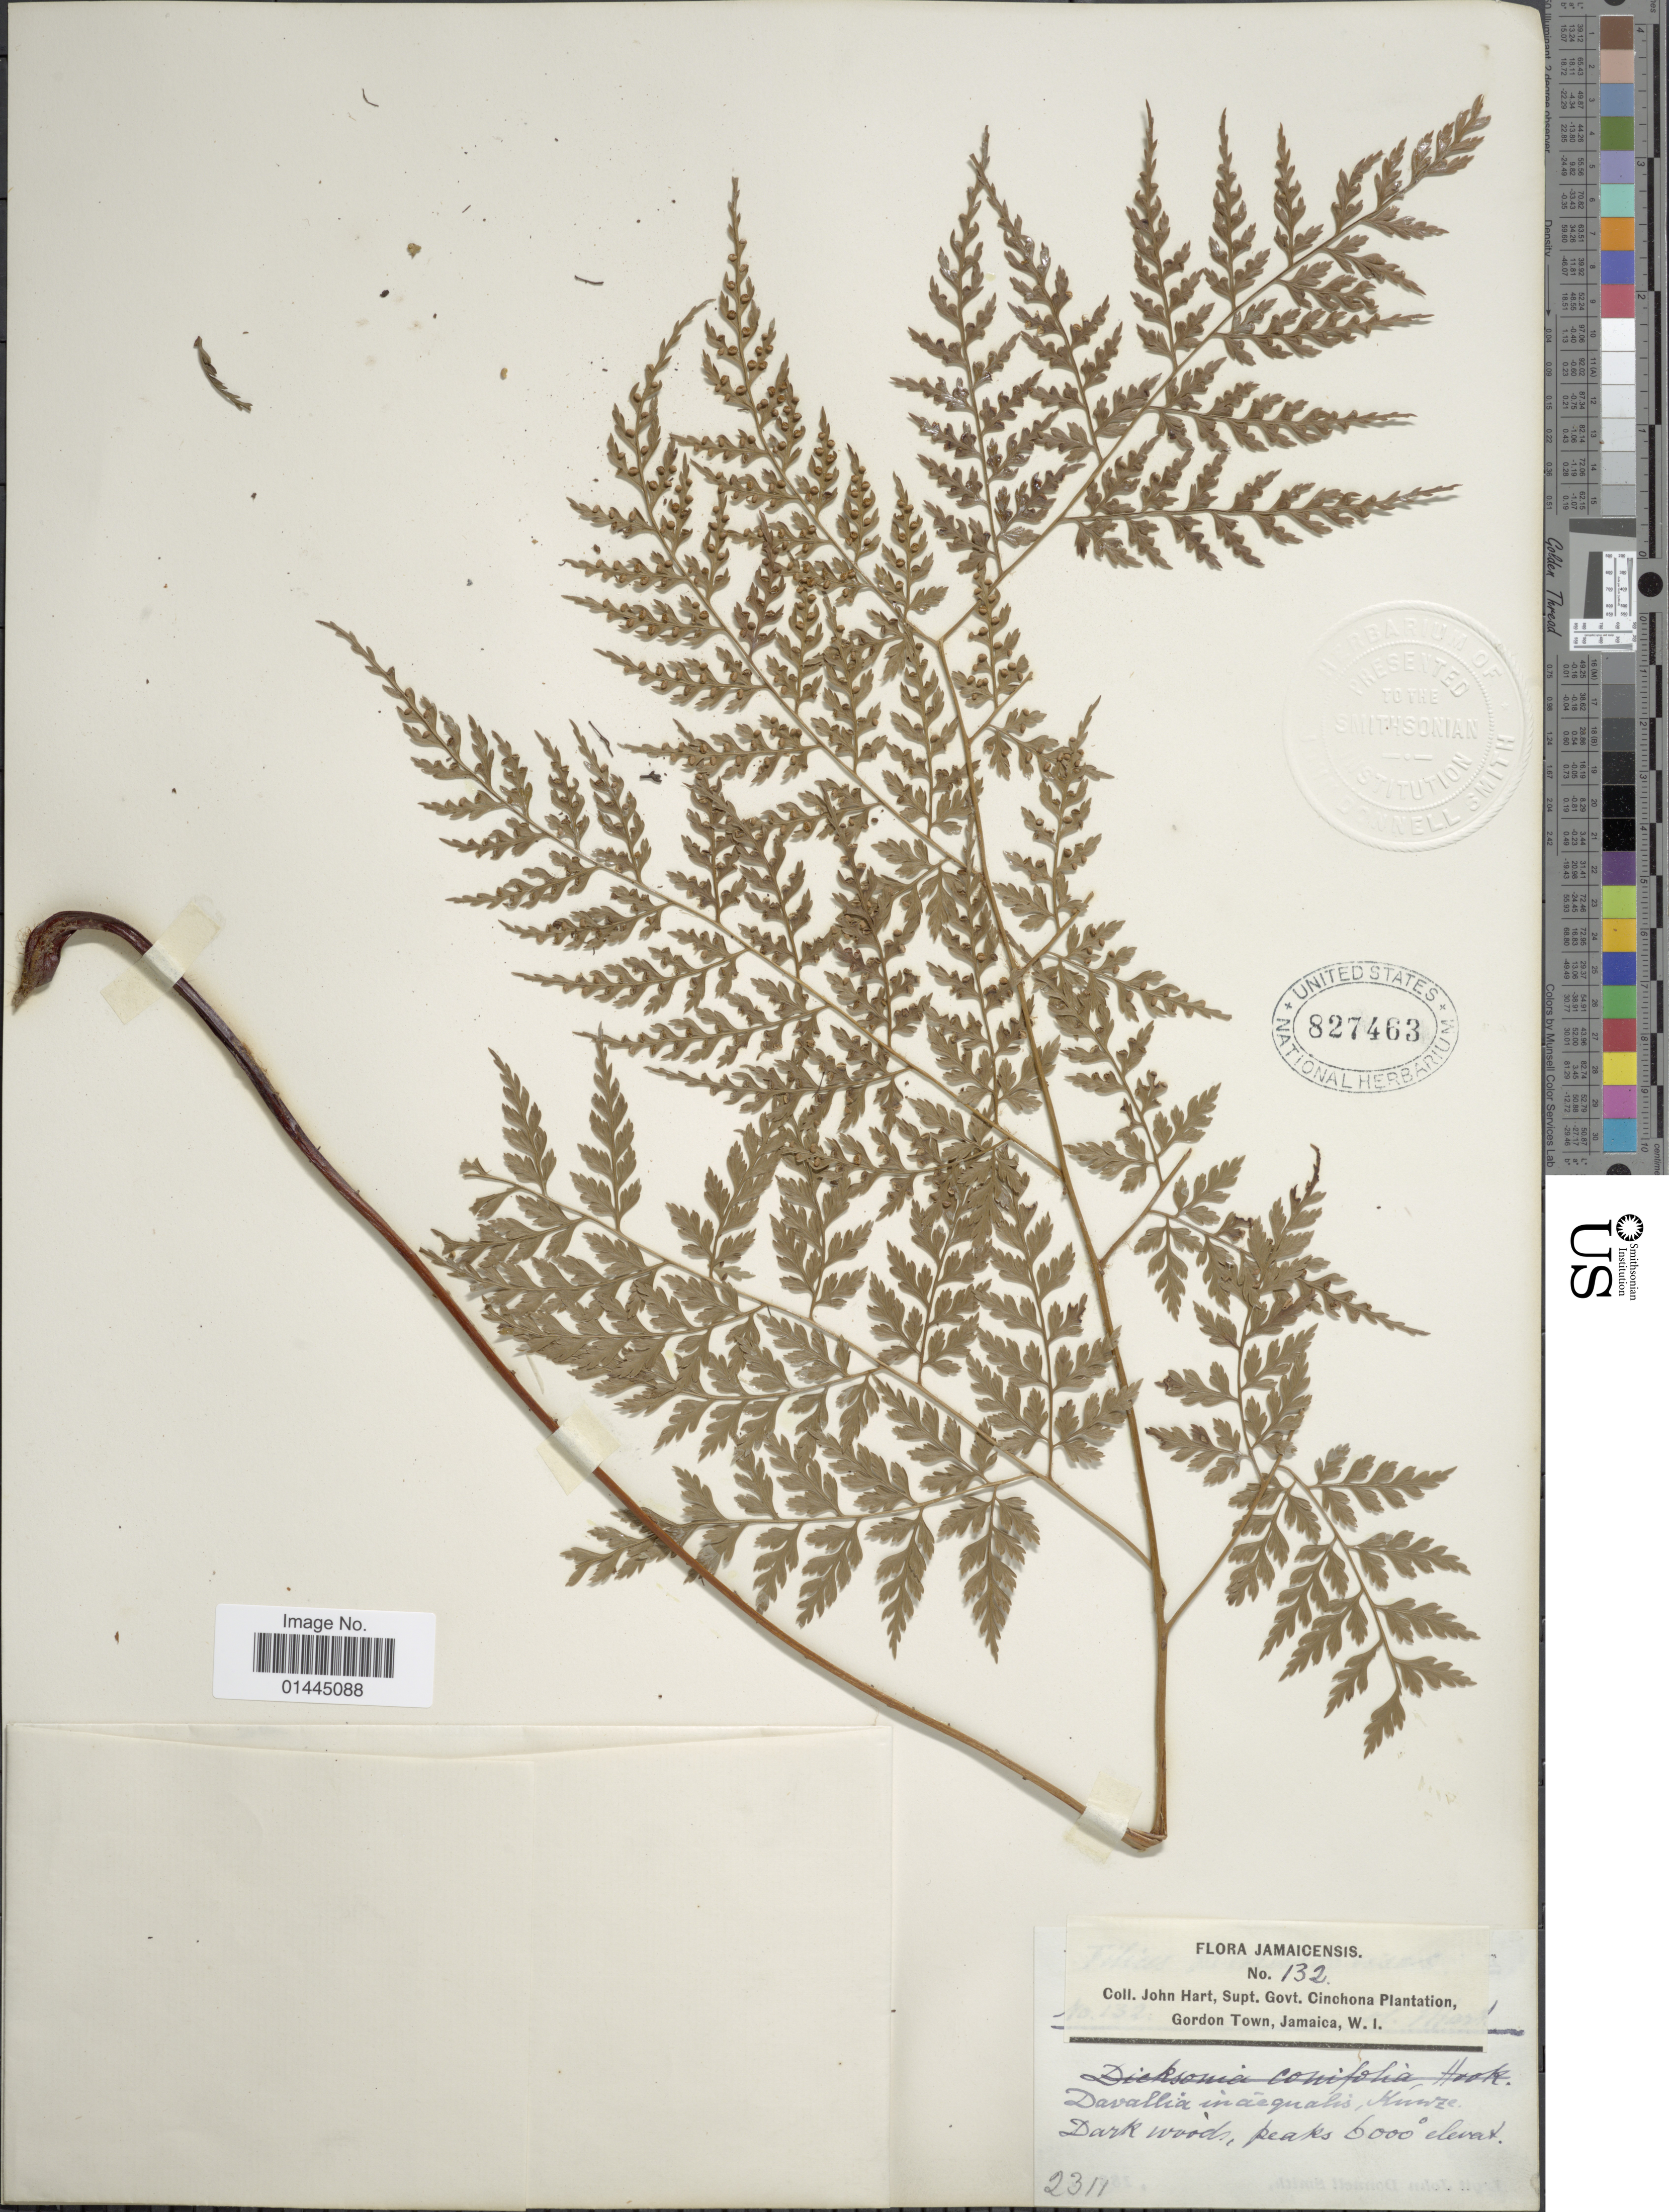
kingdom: Plantae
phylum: Tracheophyta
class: Polypodiopsida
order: Cyatheales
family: Culcitaceae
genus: Culcita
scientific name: Culcita coniifolia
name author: (Hook.) Maxon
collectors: J. H. Hart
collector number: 132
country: Jamaica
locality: Dark woods, peaks.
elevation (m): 1829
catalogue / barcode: US 827463